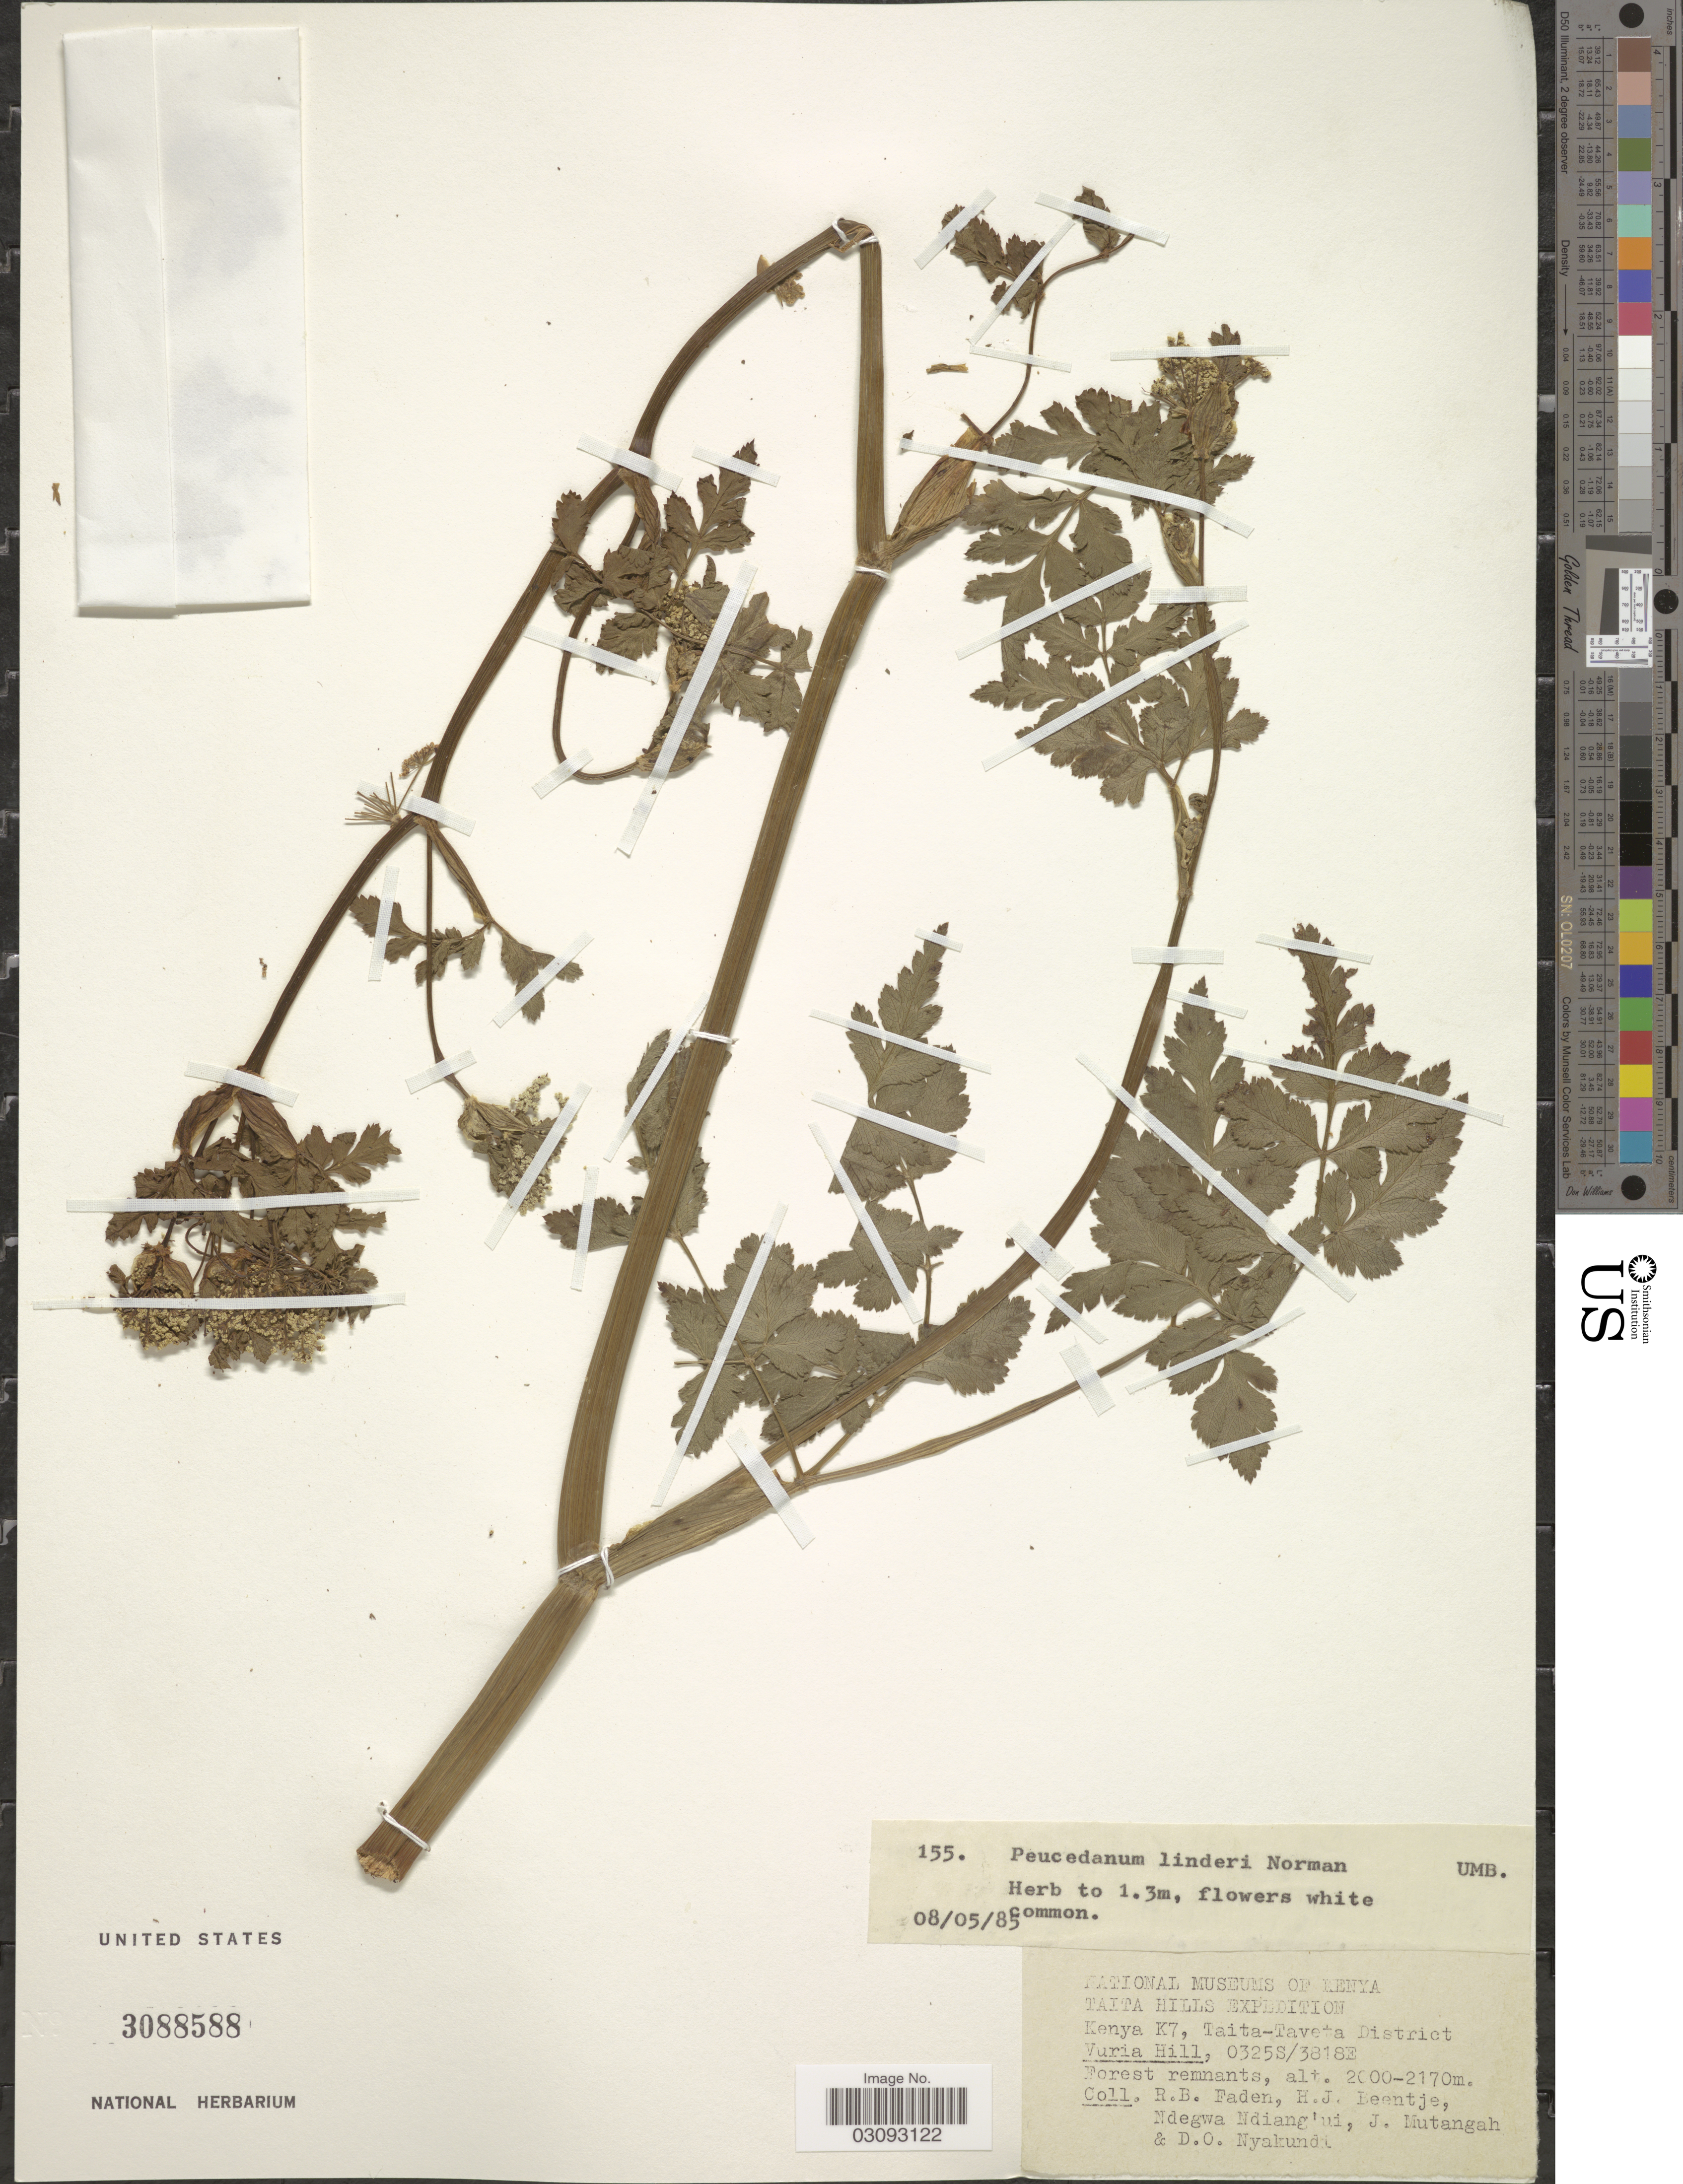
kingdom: Plantae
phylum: Tracheophyta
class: Magnoliopsida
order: Apiales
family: Apiaceae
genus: Peucedanum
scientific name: Peucedanum linderi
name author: C. Norman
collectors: R. B. Faden, H. J. Beentje, Ndegwa Ndiang'ui, J. Mutangah & D. Nyakundi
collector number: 155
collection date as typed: Transcribed d/m/y: 8/5/85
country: Kenya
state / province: Taita Taveta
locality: Taita Hills. K7, Taita-Taveta District. Vuria Hill.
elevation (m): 2000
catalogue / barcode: US 3088588